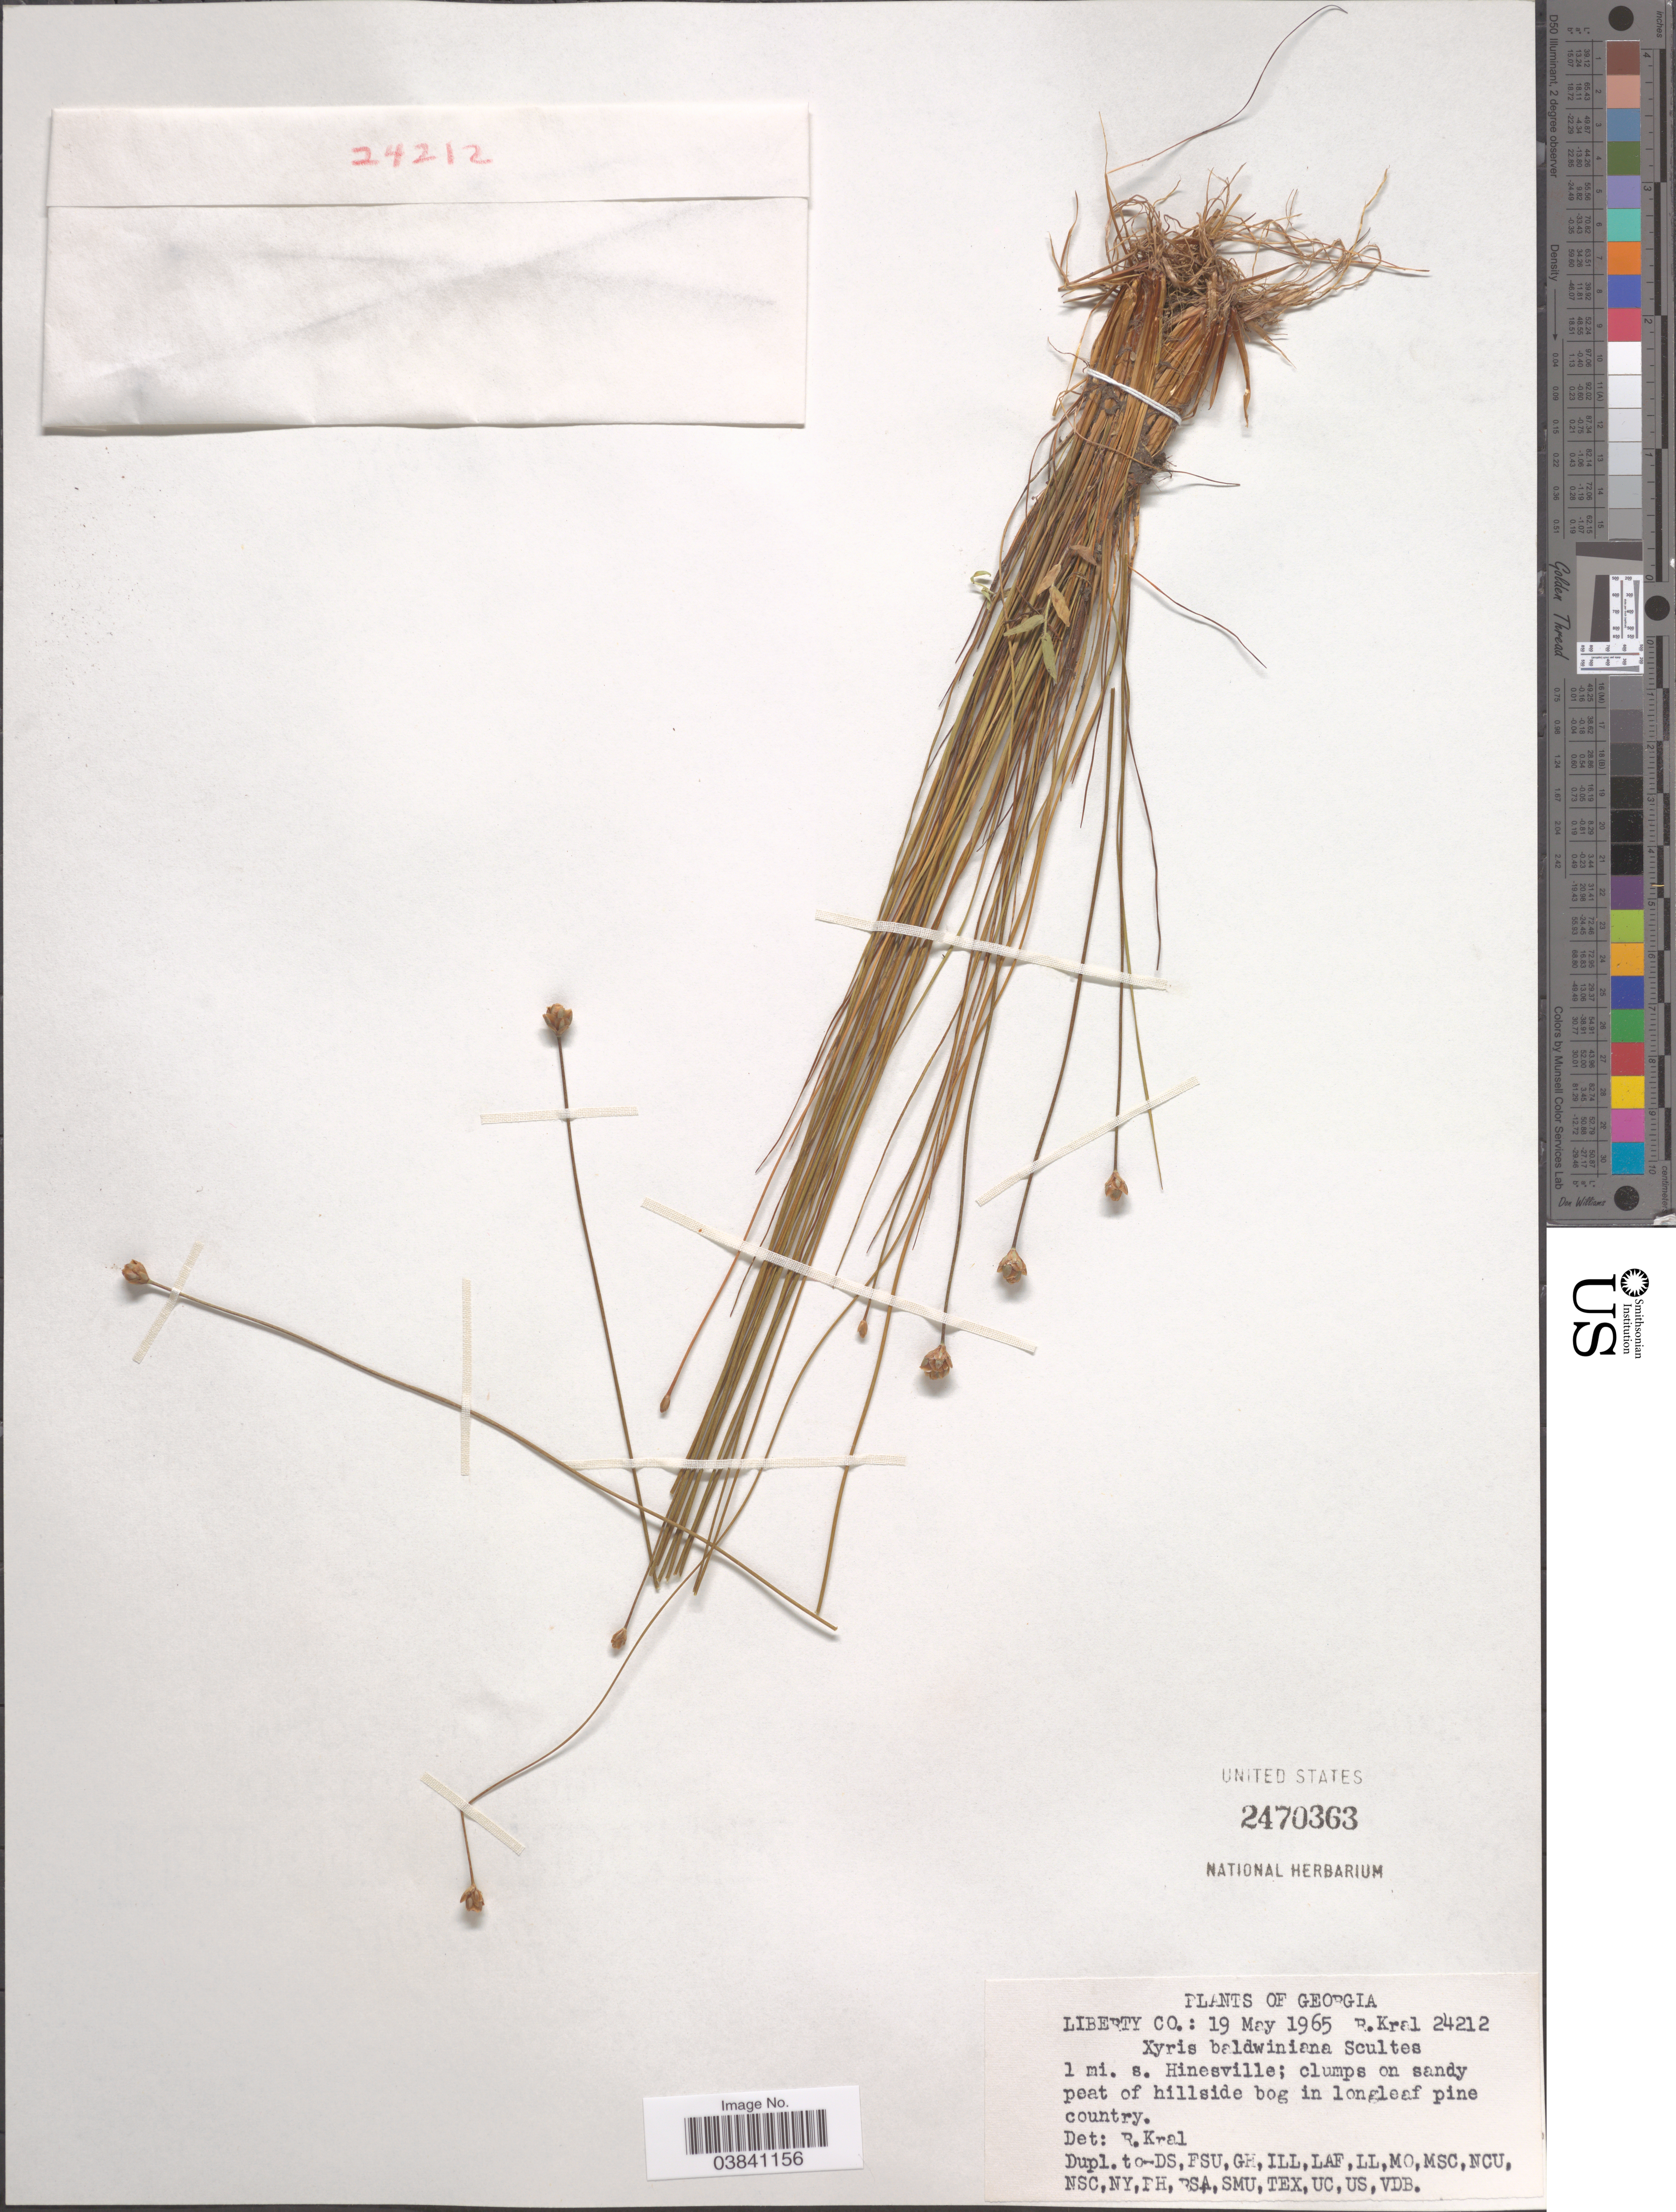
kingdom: Plantae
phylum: Tracheophyta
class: Liliopsida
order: Poales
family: Xyridaceae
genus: Xyris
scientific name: Xyris baldwiniana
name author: Schult.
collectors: R. Kral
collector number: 24212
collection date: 1965-05-19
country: United States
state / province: Georgia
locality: Liberty Co.: 1 mi. s. Hinesville; clumps on sandy peat of hillside bog in longleaf pine country.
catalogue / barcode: US 2470363